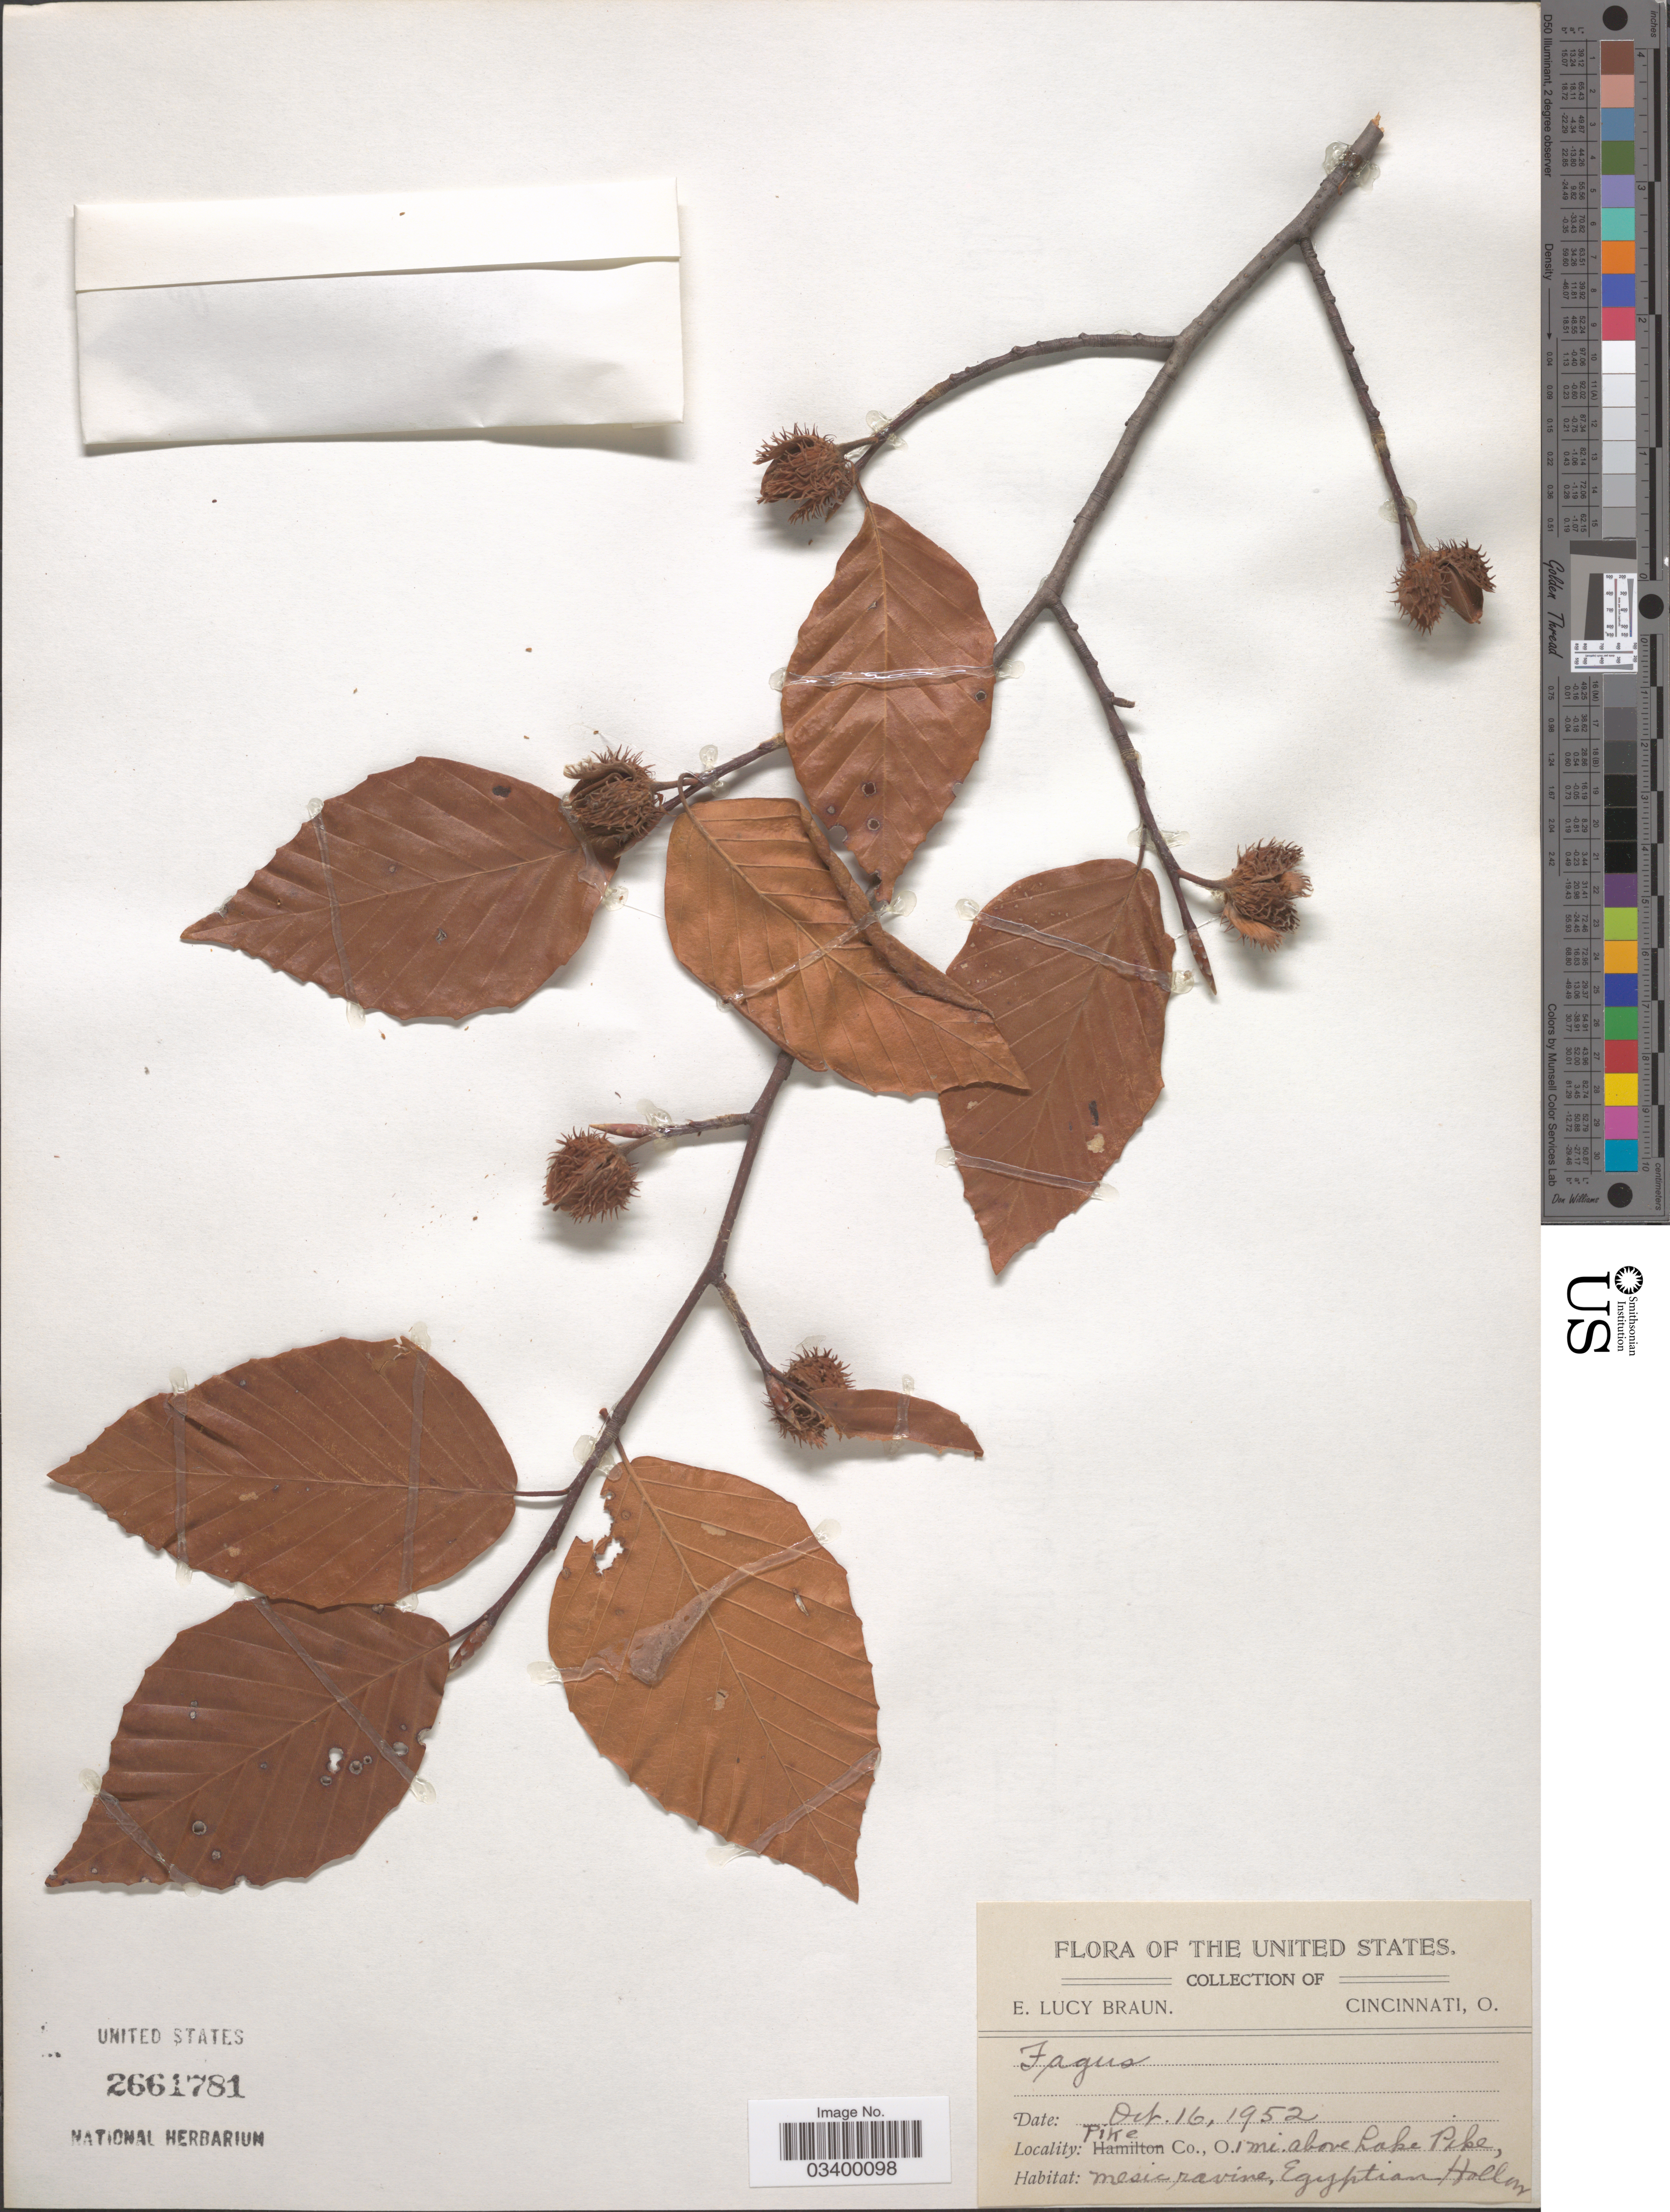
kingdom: Plantae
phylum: Tracheophyta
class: Magnoliopsida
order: Fagales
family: Fagaceae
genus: Fagus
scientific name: Fagus sp.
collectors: E. L. Braun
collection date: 1952-10-16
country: United States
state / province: Ohio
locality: Pike Co. 1 mi. above Lake Pike. Egyptian Hollow.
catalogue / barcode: US 2661781